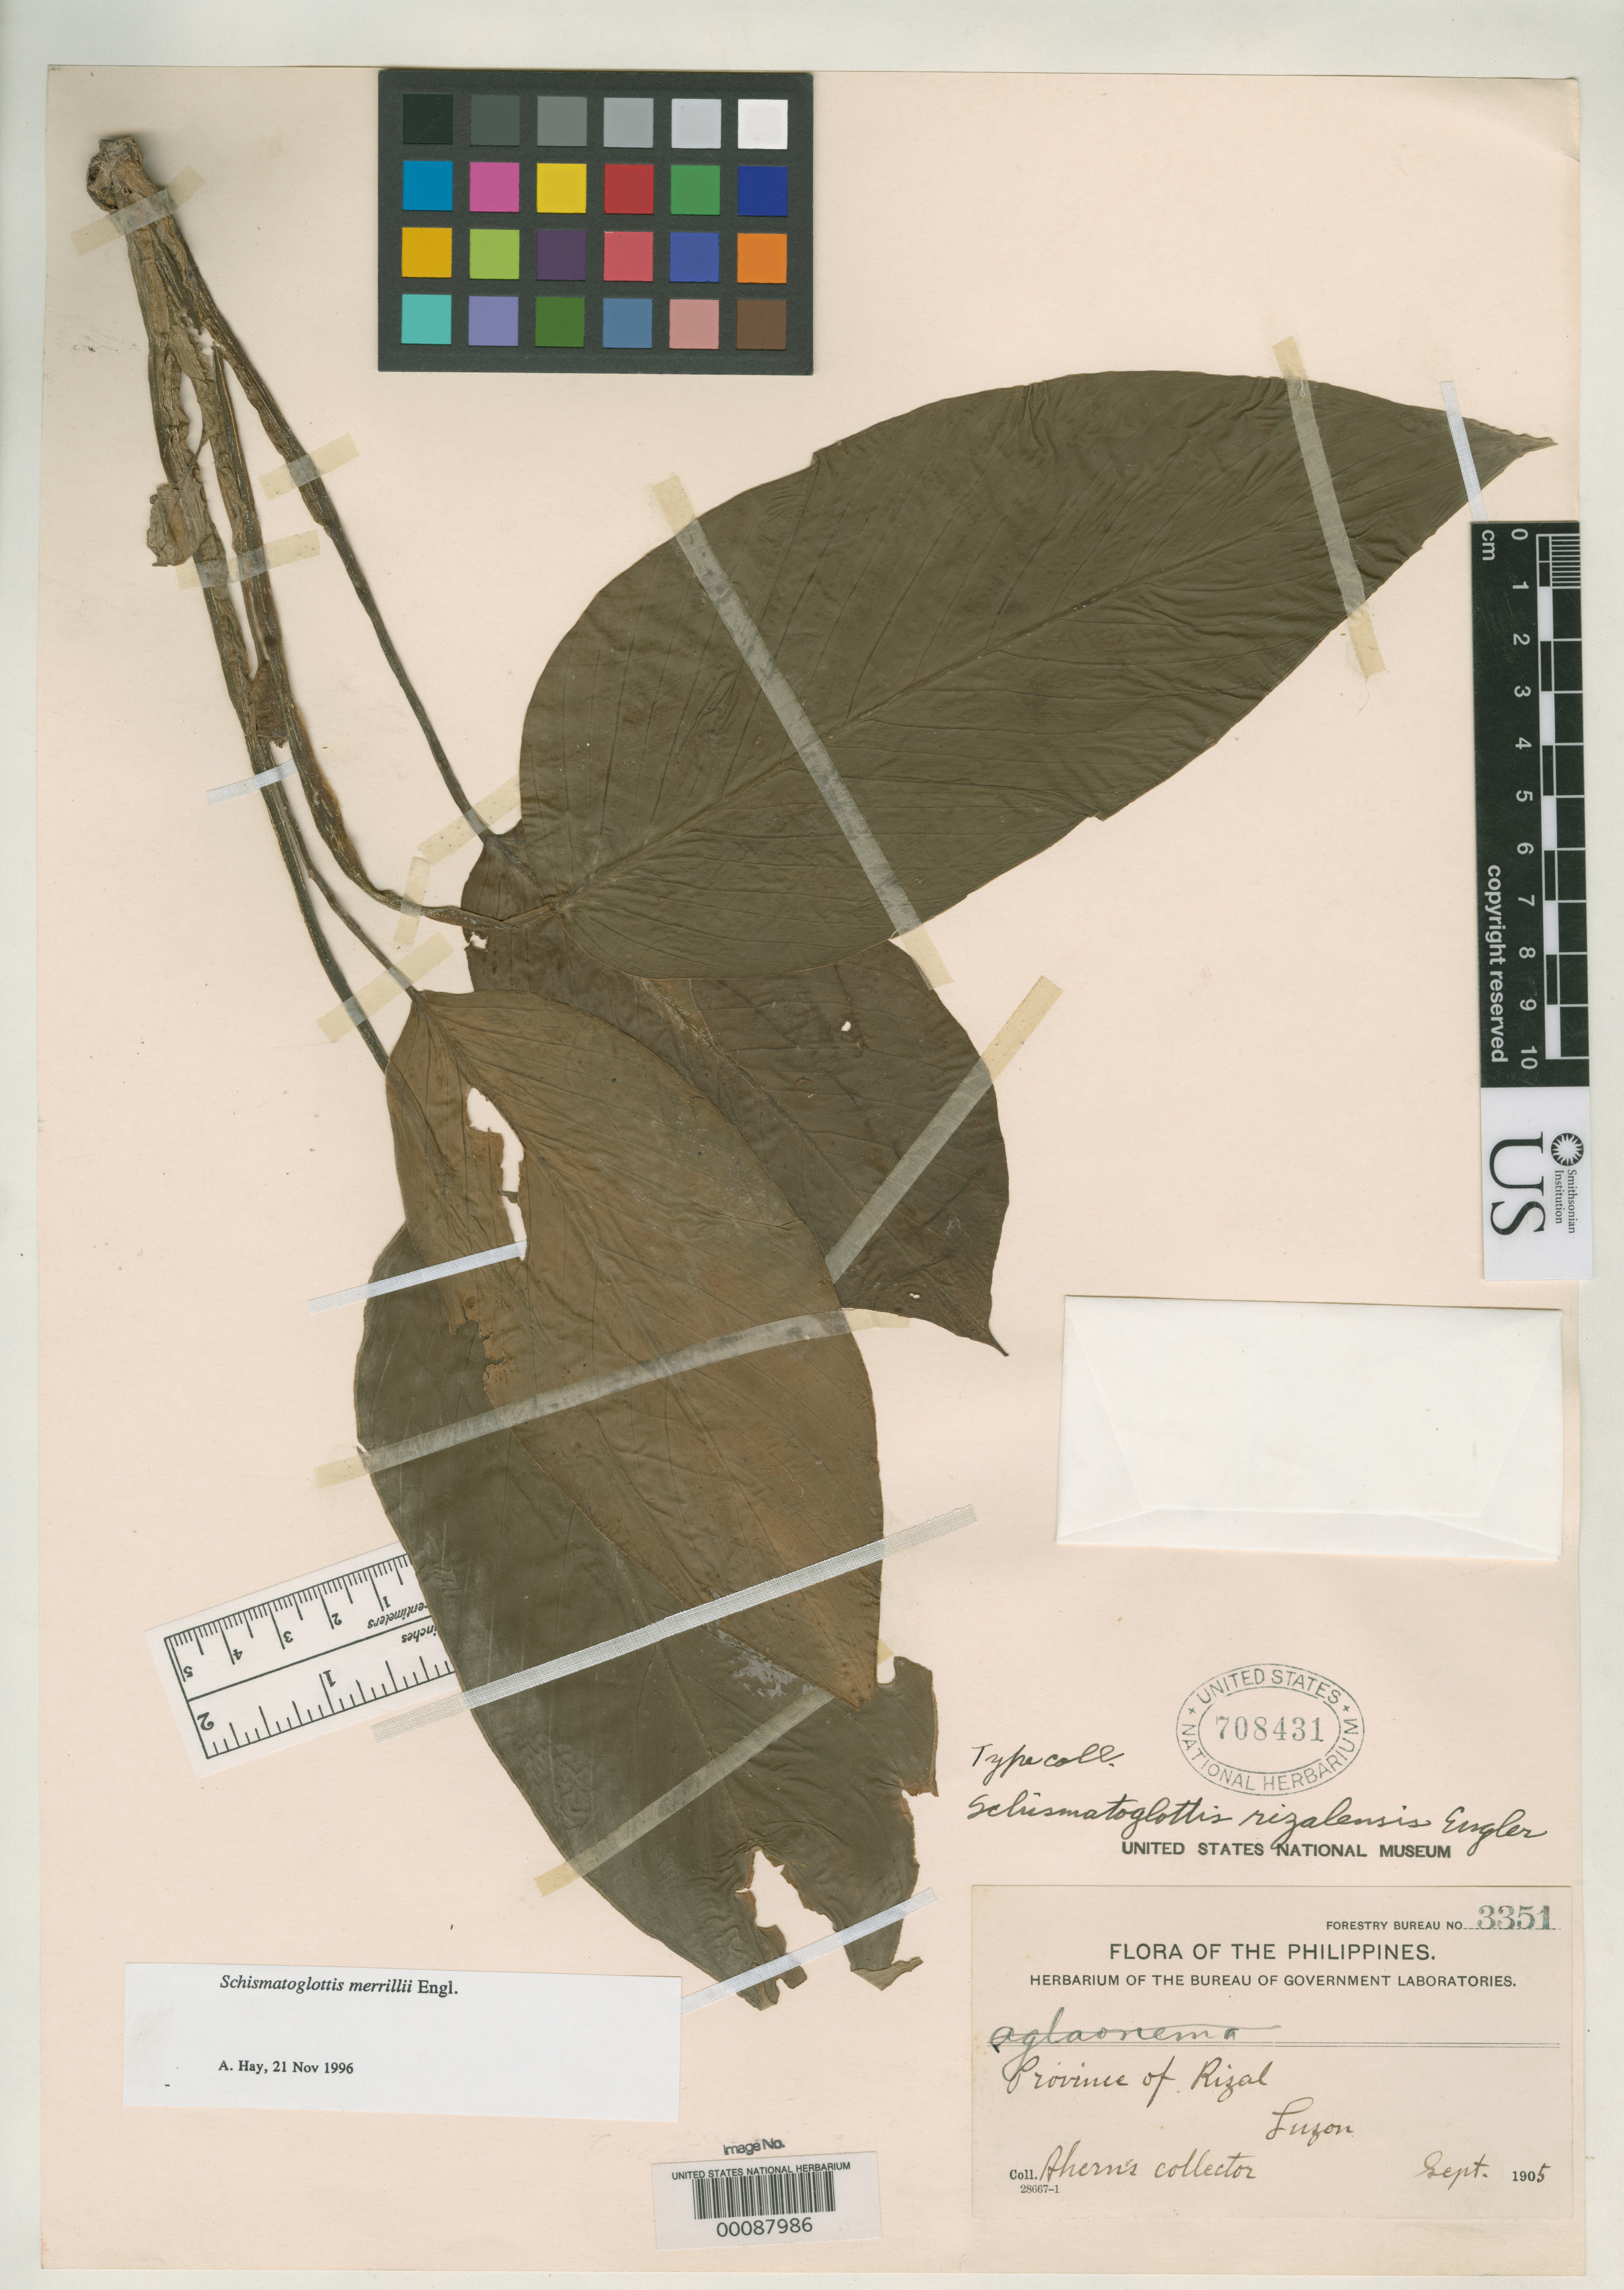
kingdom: Plantae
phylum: Tracheophyta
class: Liliopsida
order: Alismatales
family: Araceae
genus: Schismatoglottis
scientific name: Schismatoglottis rizalensis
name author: Engl.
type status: Isotype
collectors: Ahern's collector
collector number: For. Bur. 3351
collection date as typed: Sep 1905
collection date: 1905-09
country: Philippines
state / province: Calabarzon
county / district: Rizal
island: Luzon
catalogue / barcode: US 708431